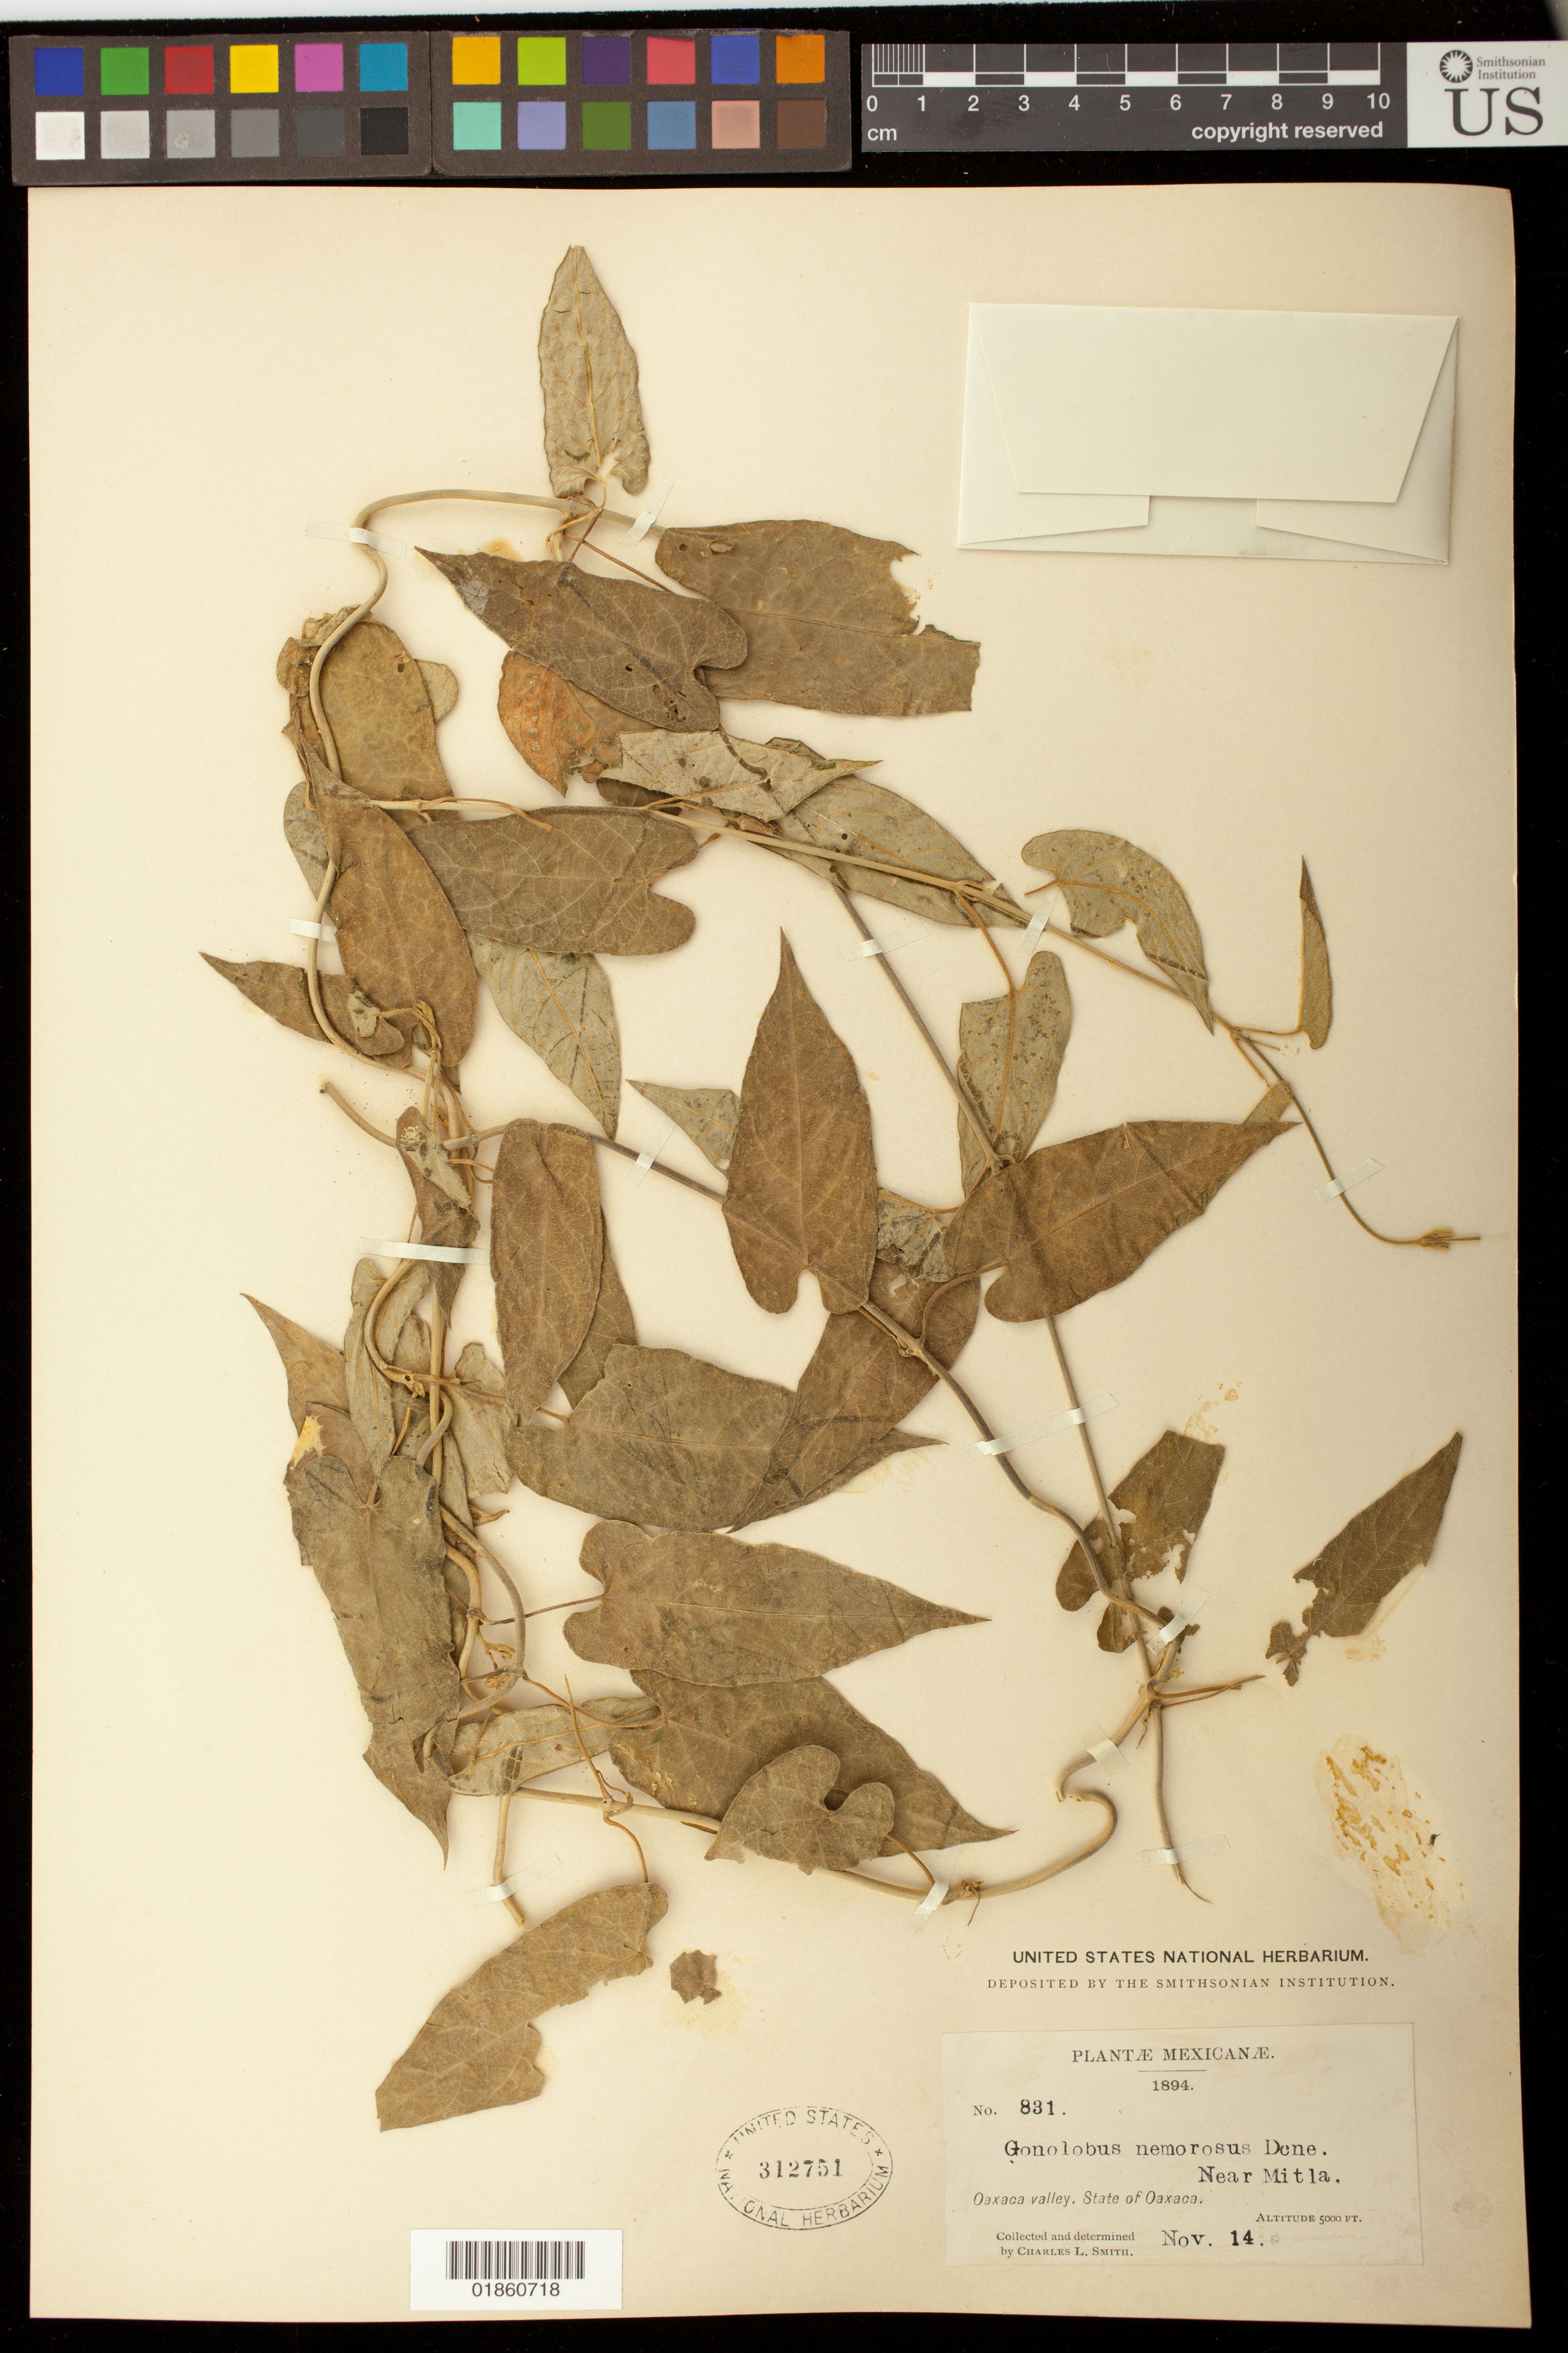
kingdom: Plantae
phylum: Tracheophyta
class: Magnoliopsida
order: Gentianales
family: Apocynaceae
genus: Gonolobus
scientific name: Gonolobus nemorosus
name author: Decne.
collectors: C. L. Smith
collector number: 831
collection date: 1894-11-14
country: Mexico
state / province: Oaxaca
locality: Near Mitla. Oaxaca valley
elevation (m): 1524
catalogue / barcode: US 312751